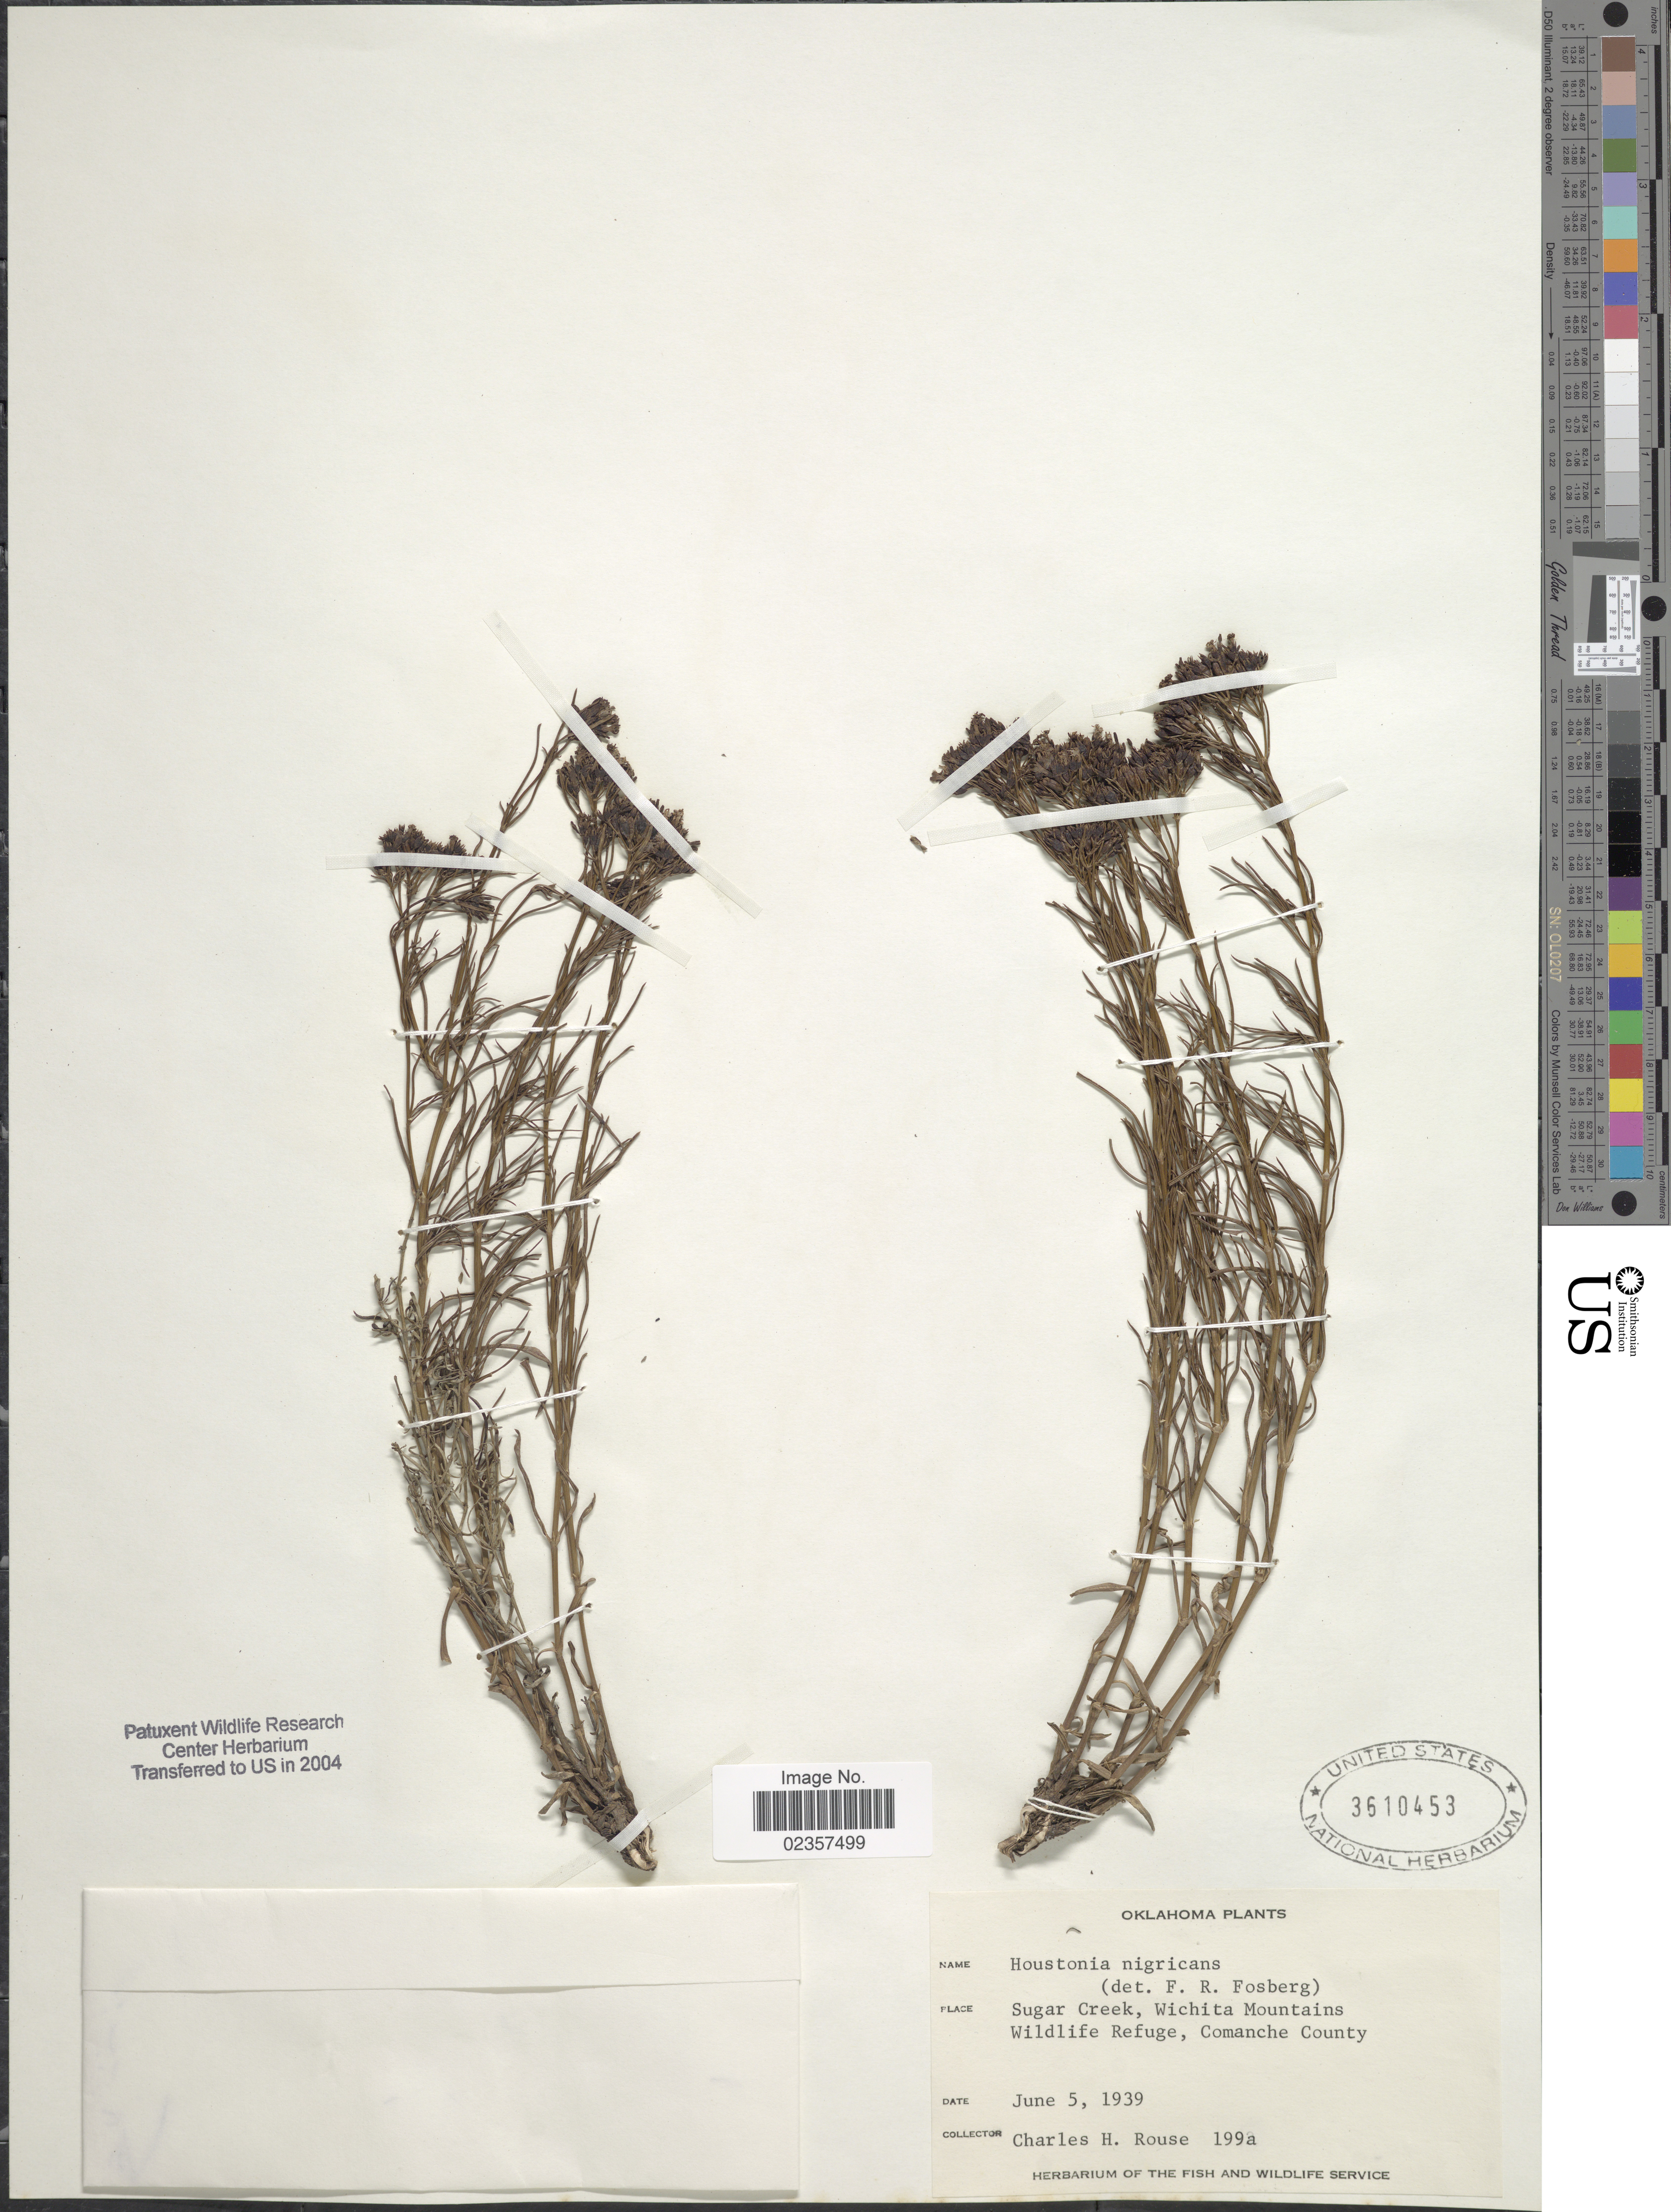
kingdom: Plantae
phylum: Tracheophyta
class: Magnoliopsida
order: Gentianales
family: Rubiaceae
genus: Houstonia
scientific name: Houstonia nigricans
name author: (Lam.) Fernald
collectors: C. Rouse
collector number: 199a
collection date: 1939-06-05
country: United States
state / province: Oklahoma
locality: Sugar Creek, Wichita Mountains Wildlife Refuge, Comanche County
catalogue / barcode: US 3610453